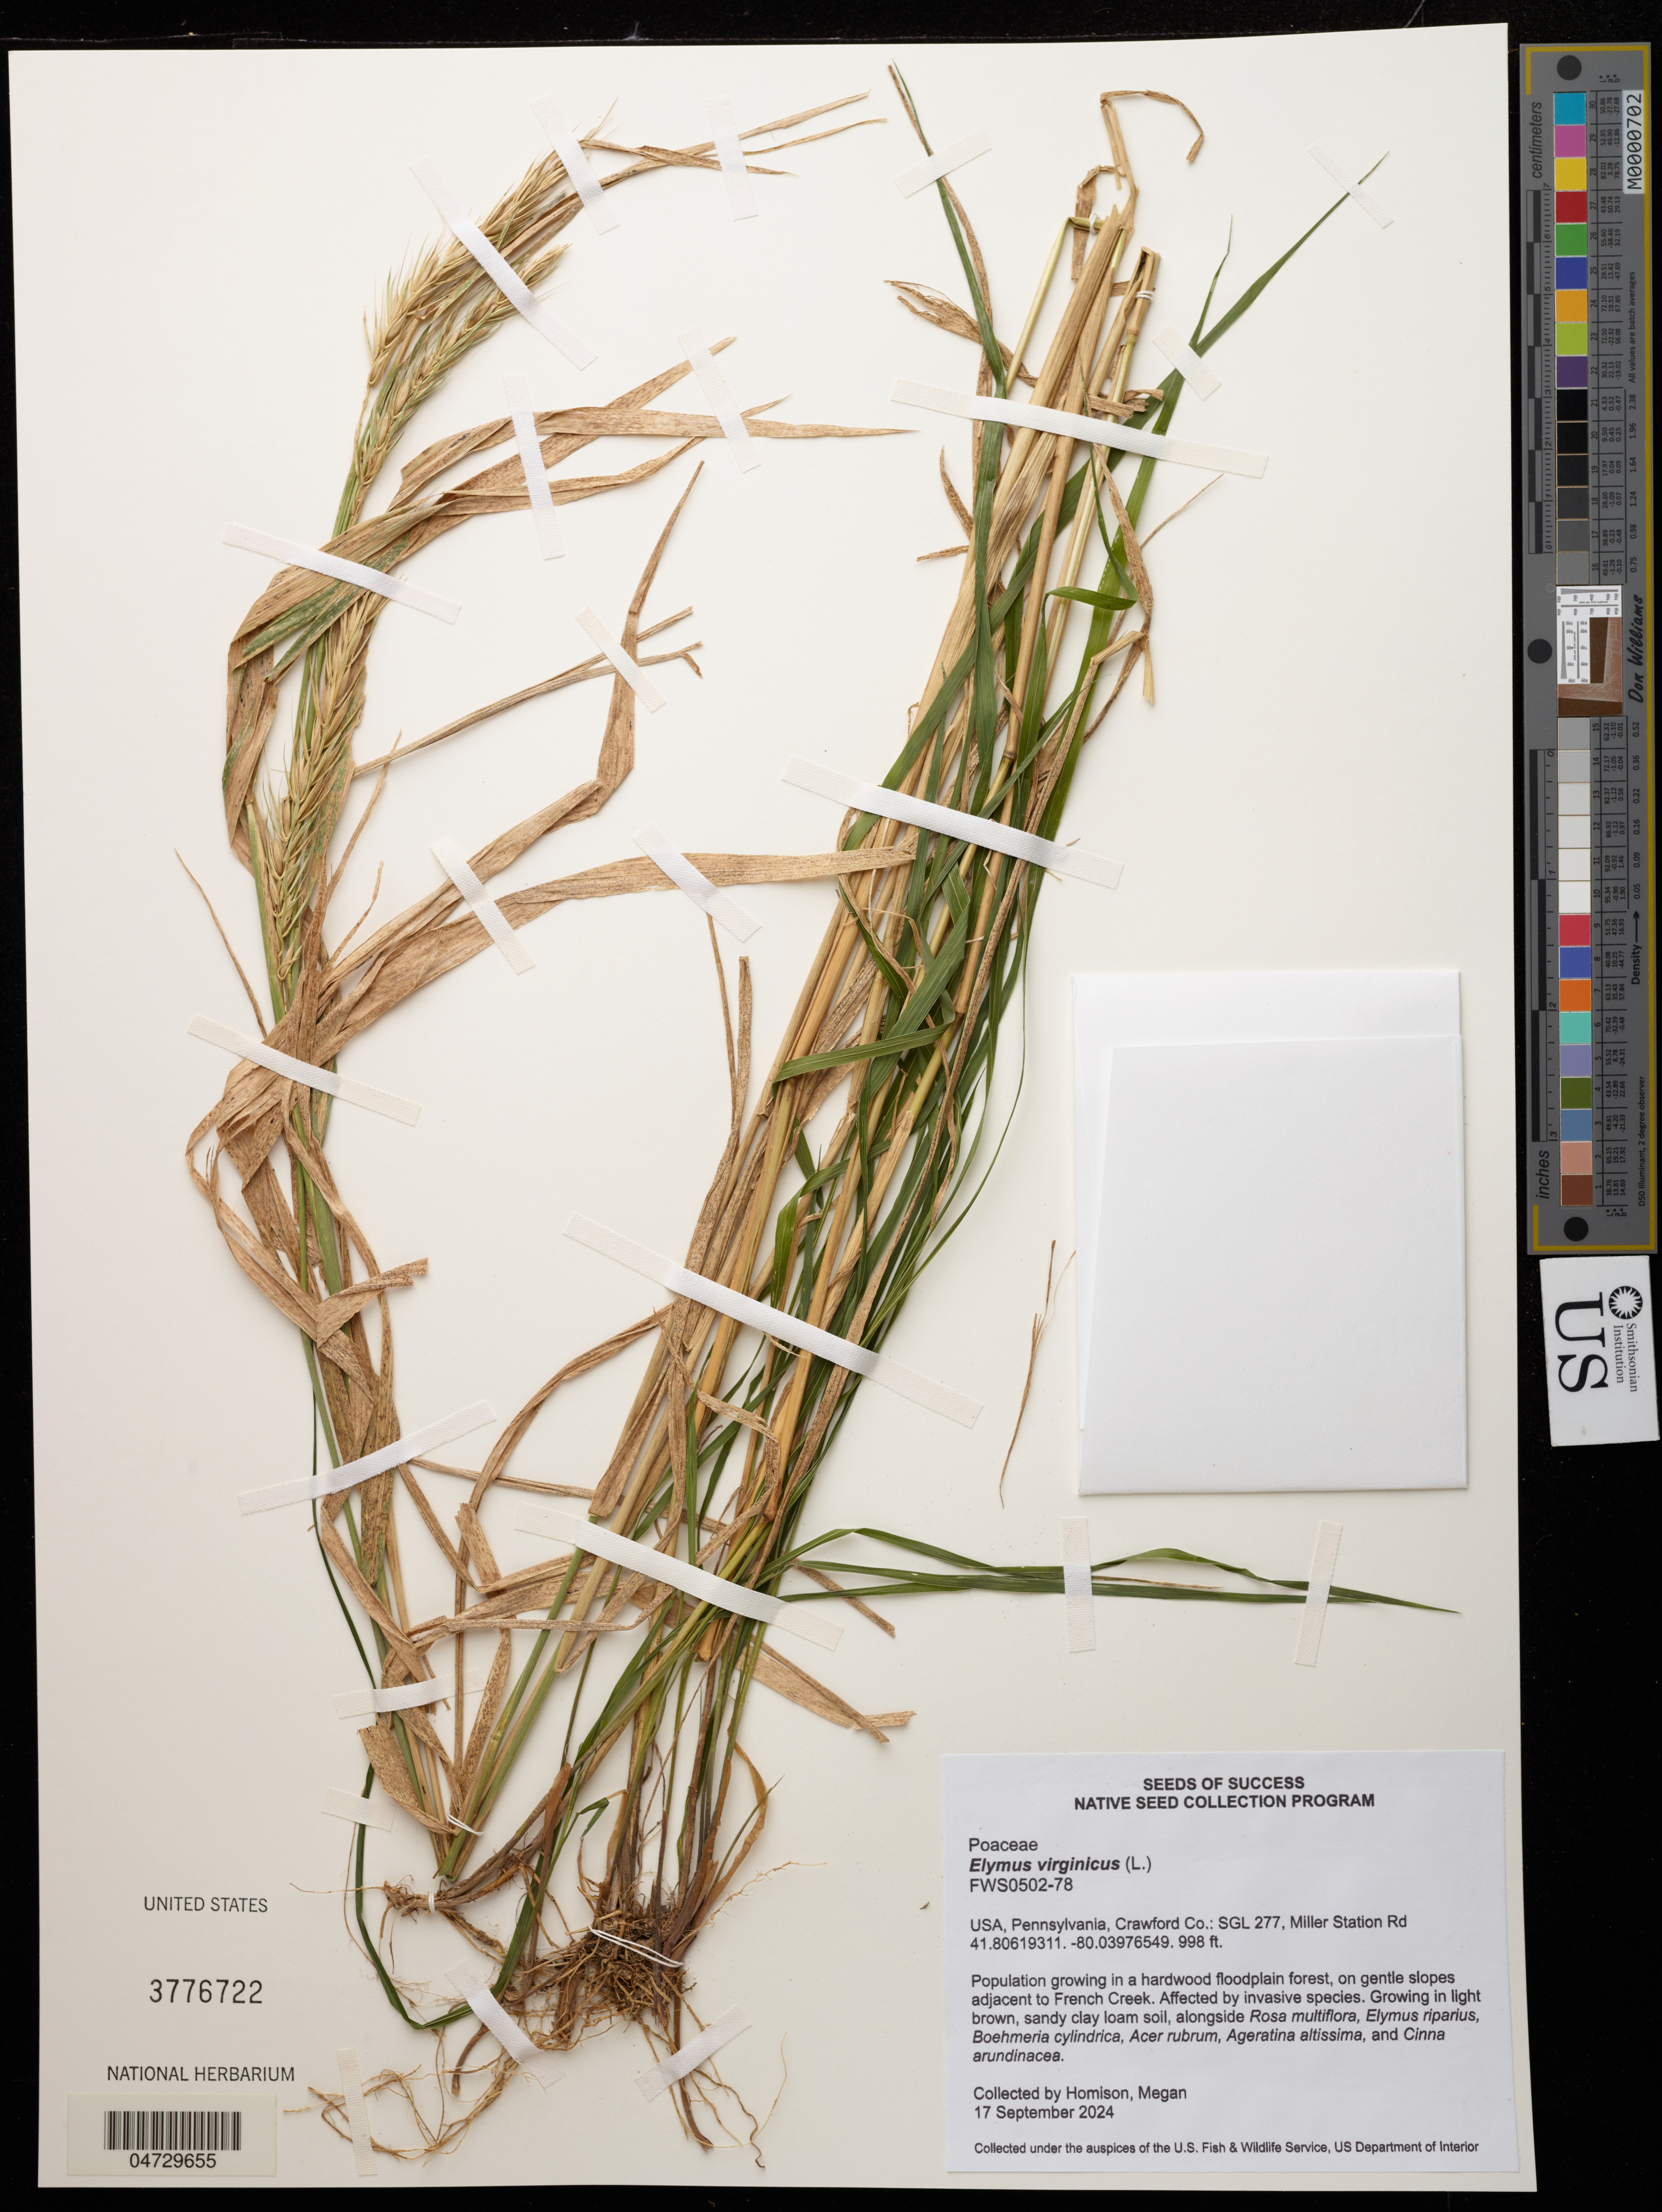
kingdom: Plantae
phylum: Tracheophyta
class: Liliopsida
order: Poales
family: Poaceae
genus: Elymus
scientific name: Elymus virginicus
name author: L.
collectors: M. Homison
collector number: FWS0502-78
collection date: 2024-09-17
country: United States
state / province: Pennsylvania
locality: Crawford Co .: SGL 277, Miller Station Rd.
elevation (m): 304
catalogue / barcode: US 3776722